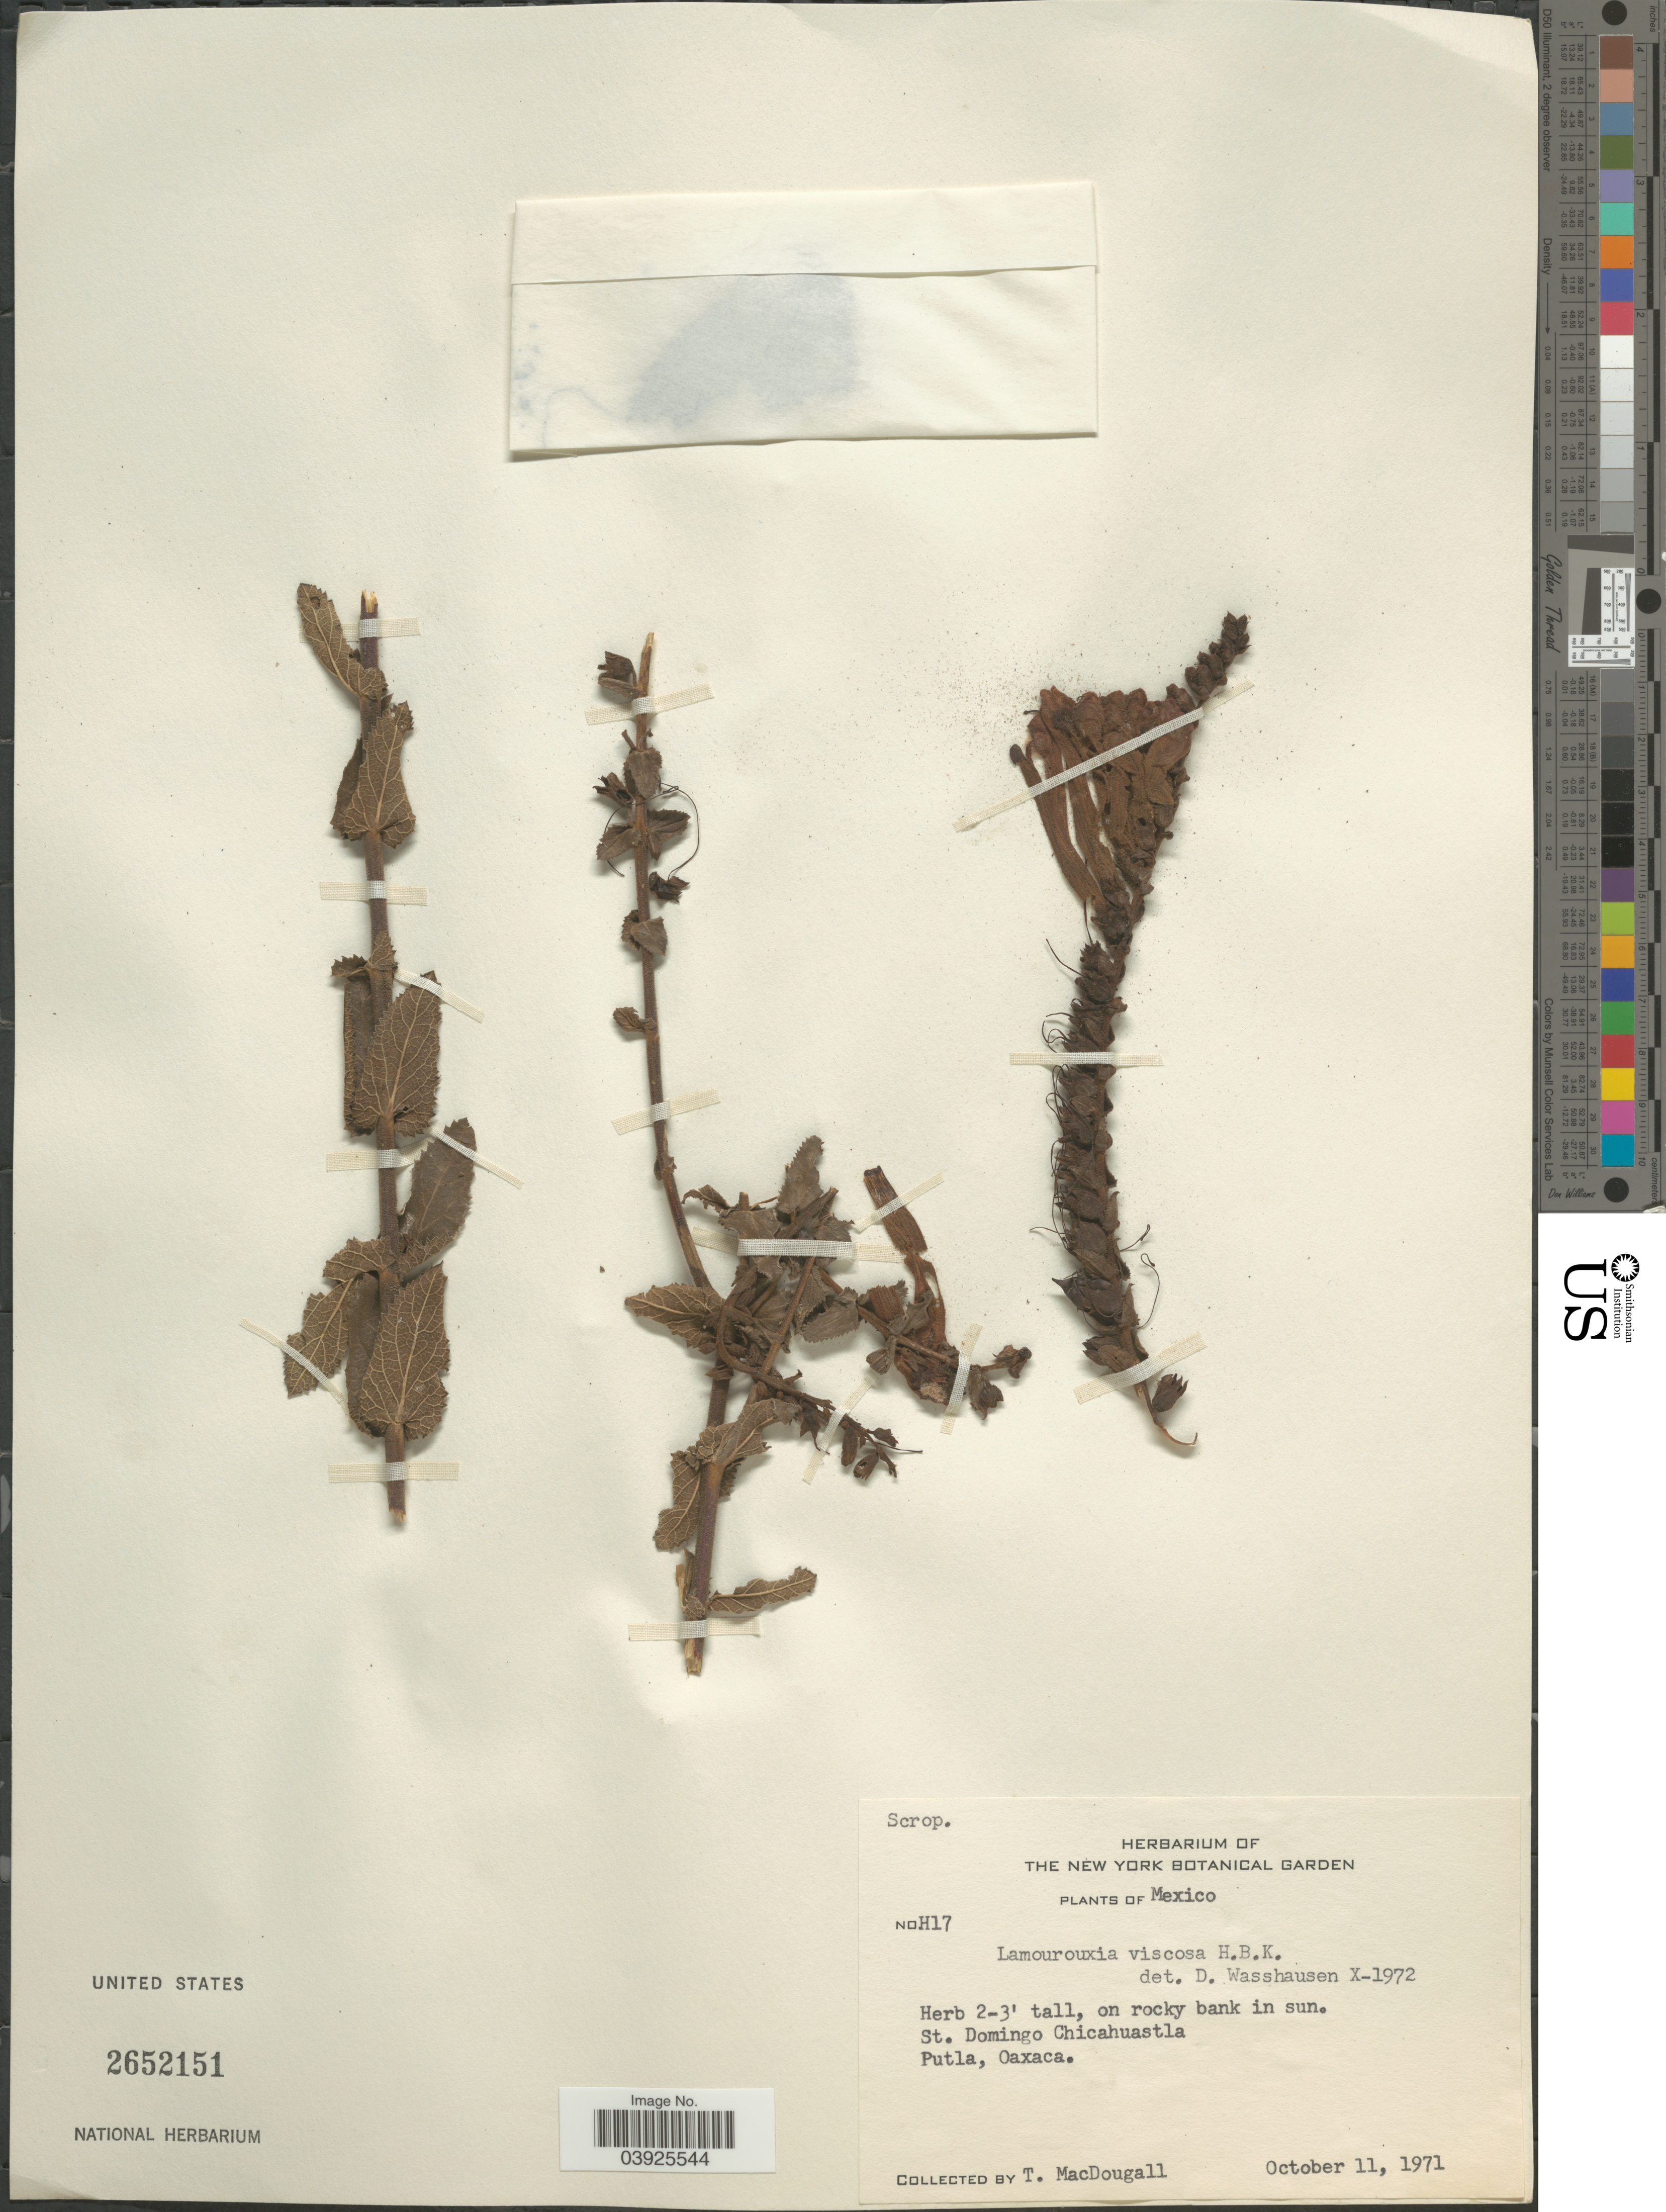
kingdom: Plantae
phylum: Tracheophyta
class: Magnoliopsida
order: Lamiales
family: Orobanchaceae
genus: Lamourouxia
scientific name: Lamourouxia viscosa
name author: Kunth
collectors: T. B. MacDougall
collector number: H17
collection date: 1971-10-11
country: Mexico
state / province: Oaxaca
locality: St. Domingo Chicahuastla. Putla.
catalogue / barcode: US 2652151